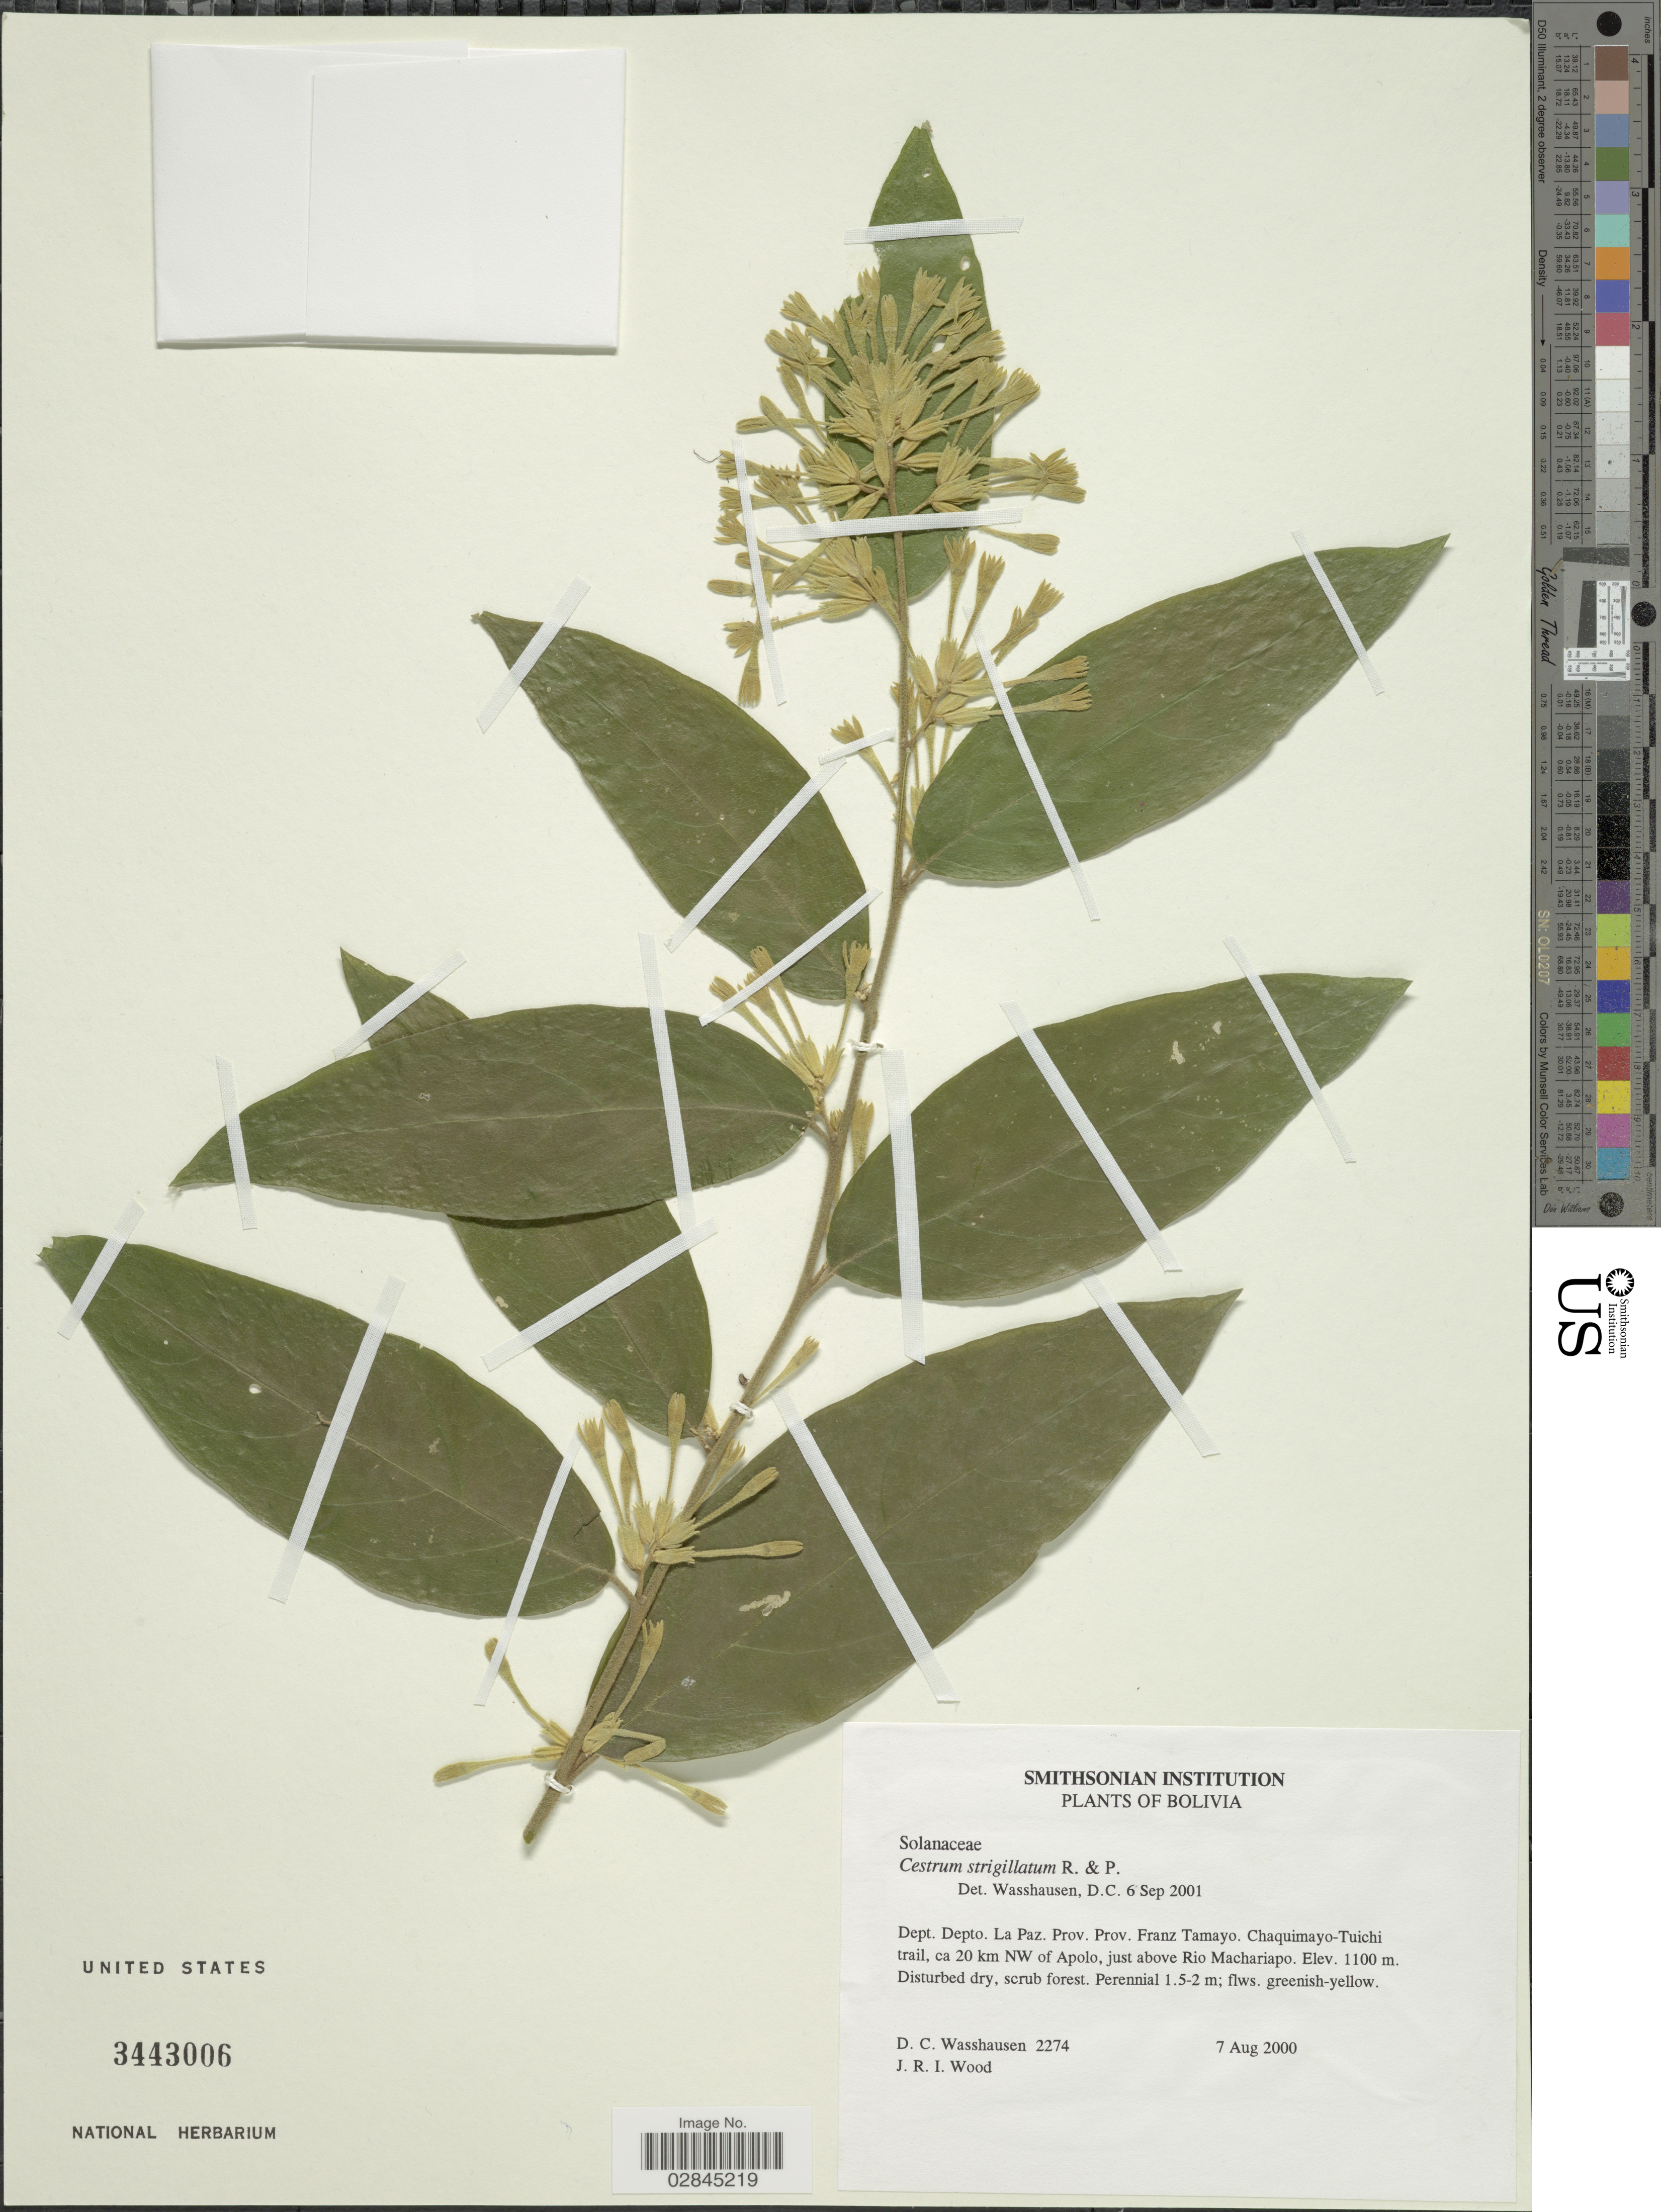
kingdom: Plantae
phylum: Tracheophyta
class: Magnoliopsida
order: Solanales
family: Solanaceae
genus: Cestrum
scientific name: Cestrum strigillatum var. calycinum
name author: Ruiz & Pav.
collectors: D. C. Wasshausen & J. R. I. Wood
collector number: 2274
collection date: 2000-08-07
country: Bolivia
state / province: La Paz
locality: Dept. La Paz. Prov. Prov. Franz Tamayo. Chaquimayo-Tuichi trail, ca 20 km NW of Apolo, just above Rio Machariapo.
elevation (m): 1100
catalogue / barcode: US 3443006